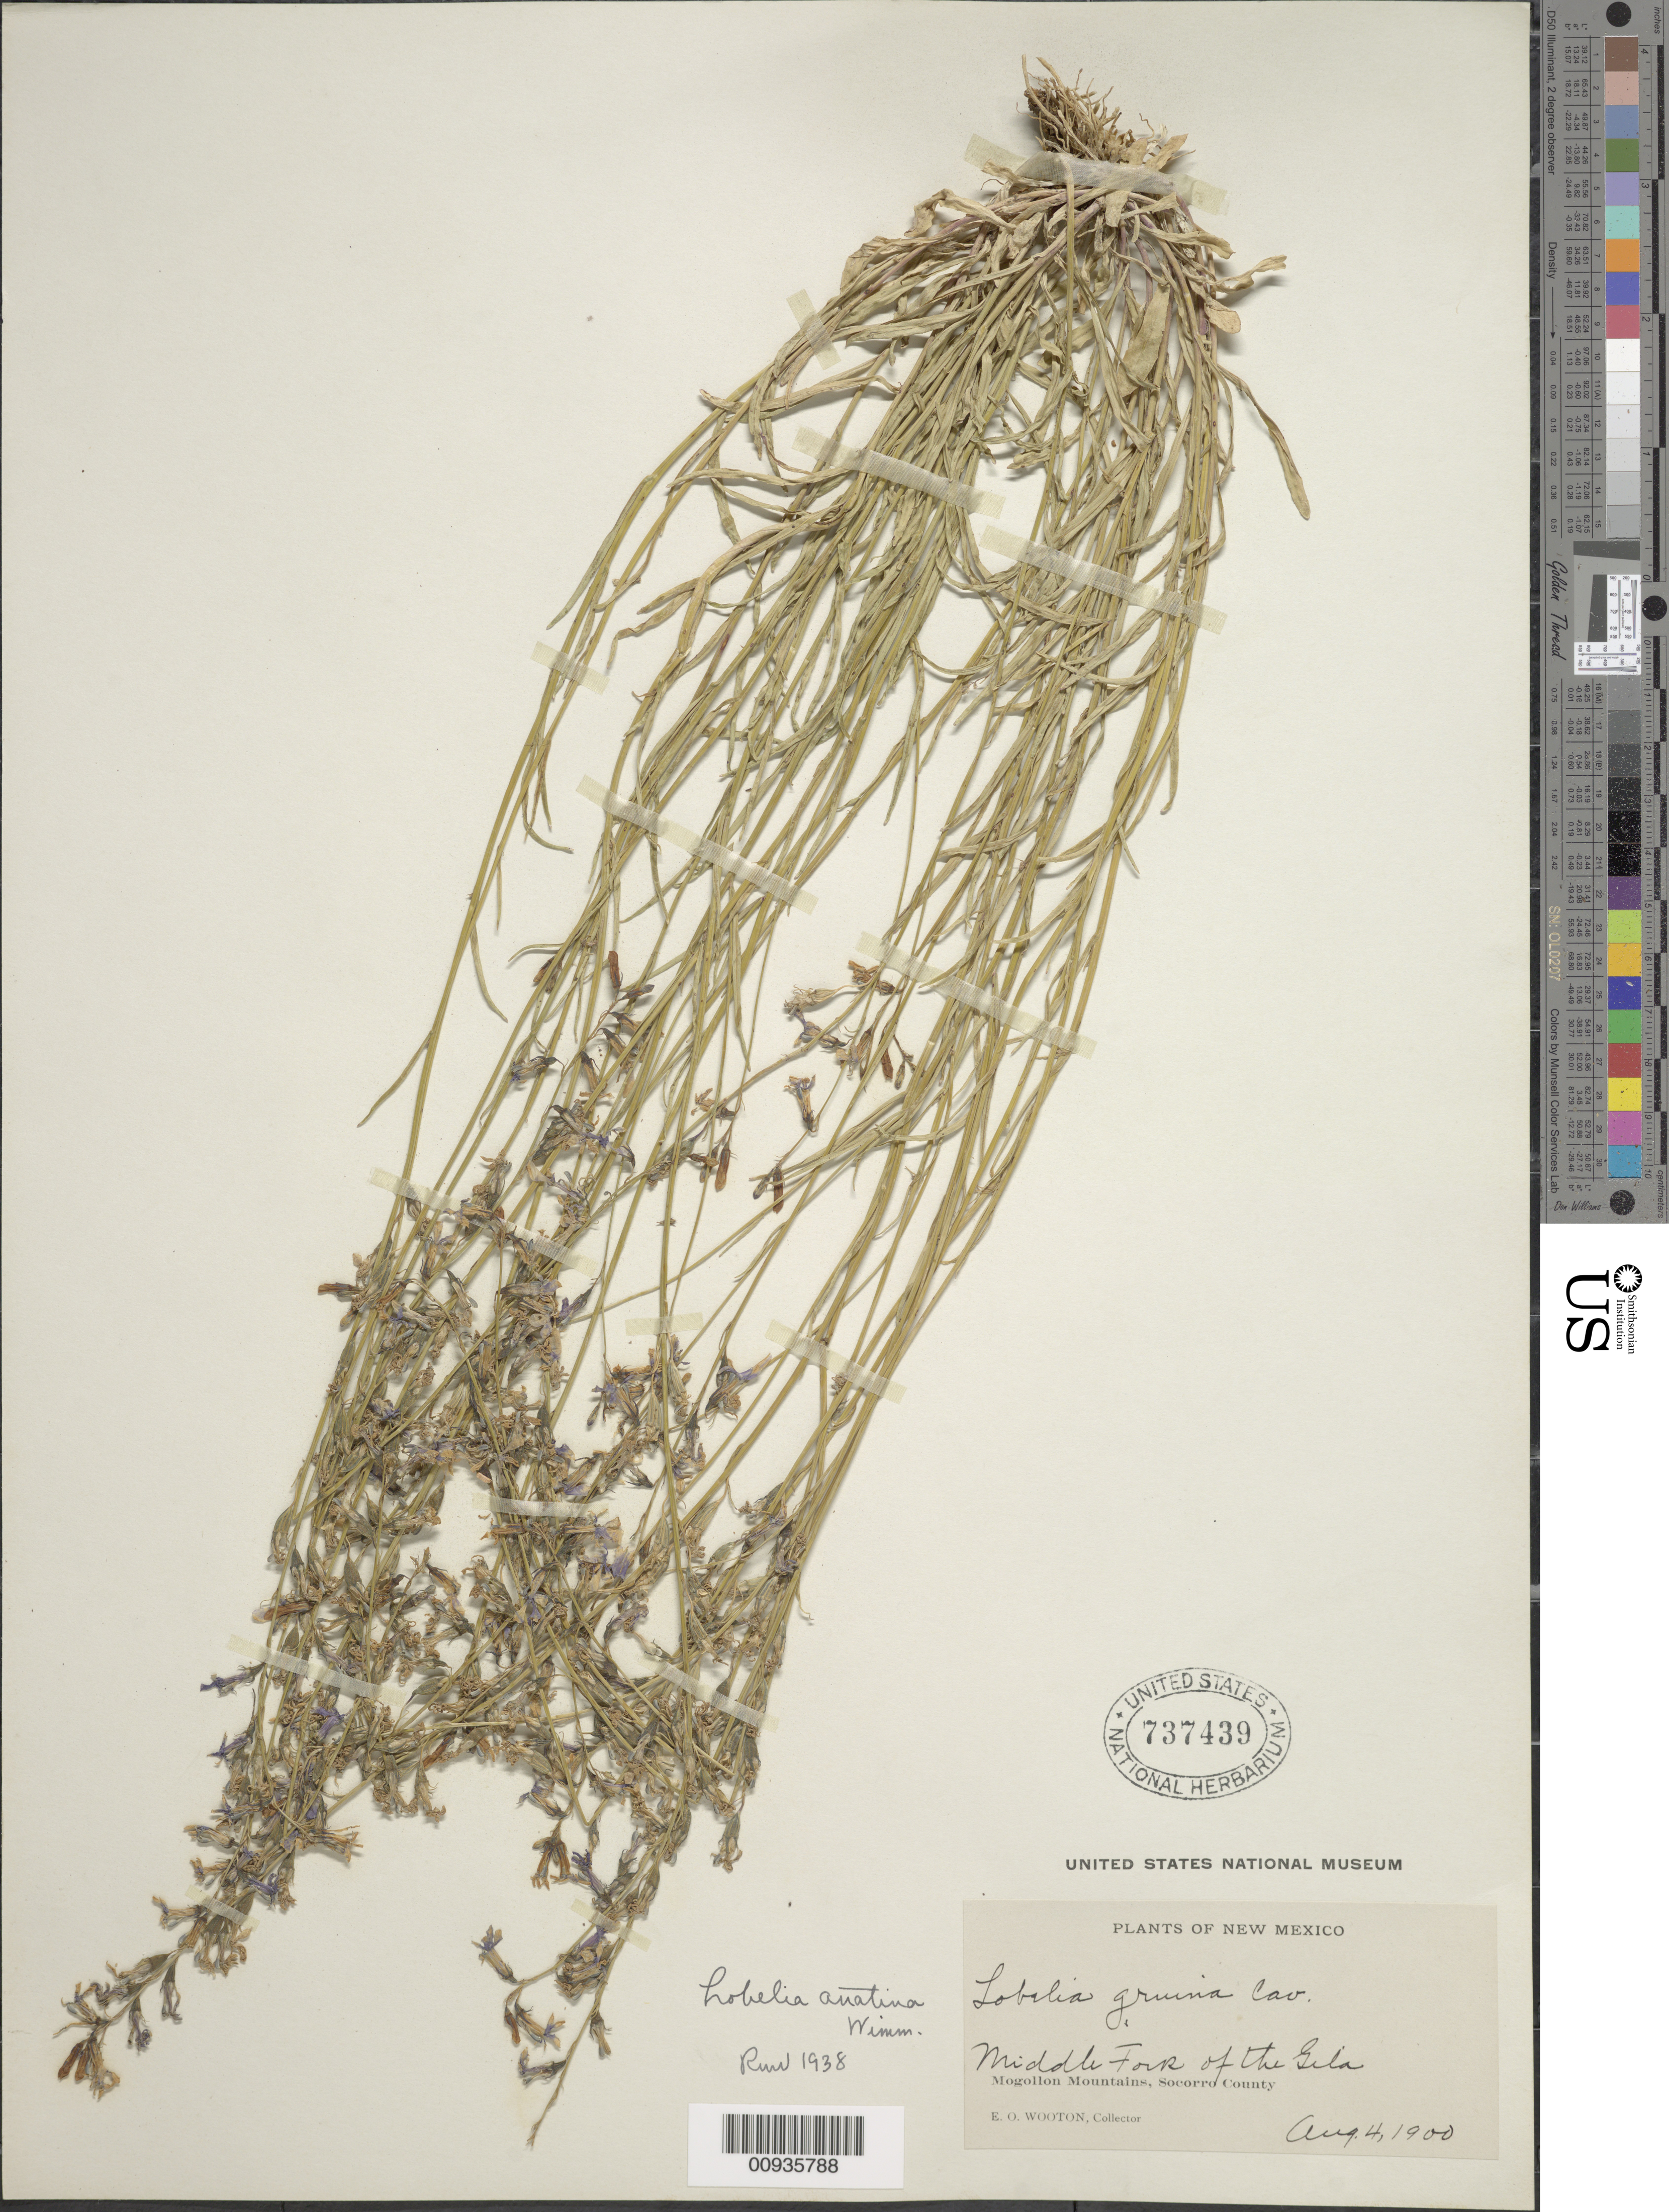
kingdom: Plantae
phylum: Tracheophyta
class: Magnoliopsida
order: Asterales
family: Campanulaceae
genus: Lobelia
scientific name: Lobelia anatina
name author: E. Wimm.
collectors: E. O. Wooton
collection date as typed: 04 Aug 1900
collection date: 1900-08-04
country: United States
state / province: New Mexico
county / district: Socorro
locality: Middle Fork of Rio Gila, Mogollon Mountains.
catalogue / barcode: US 737439